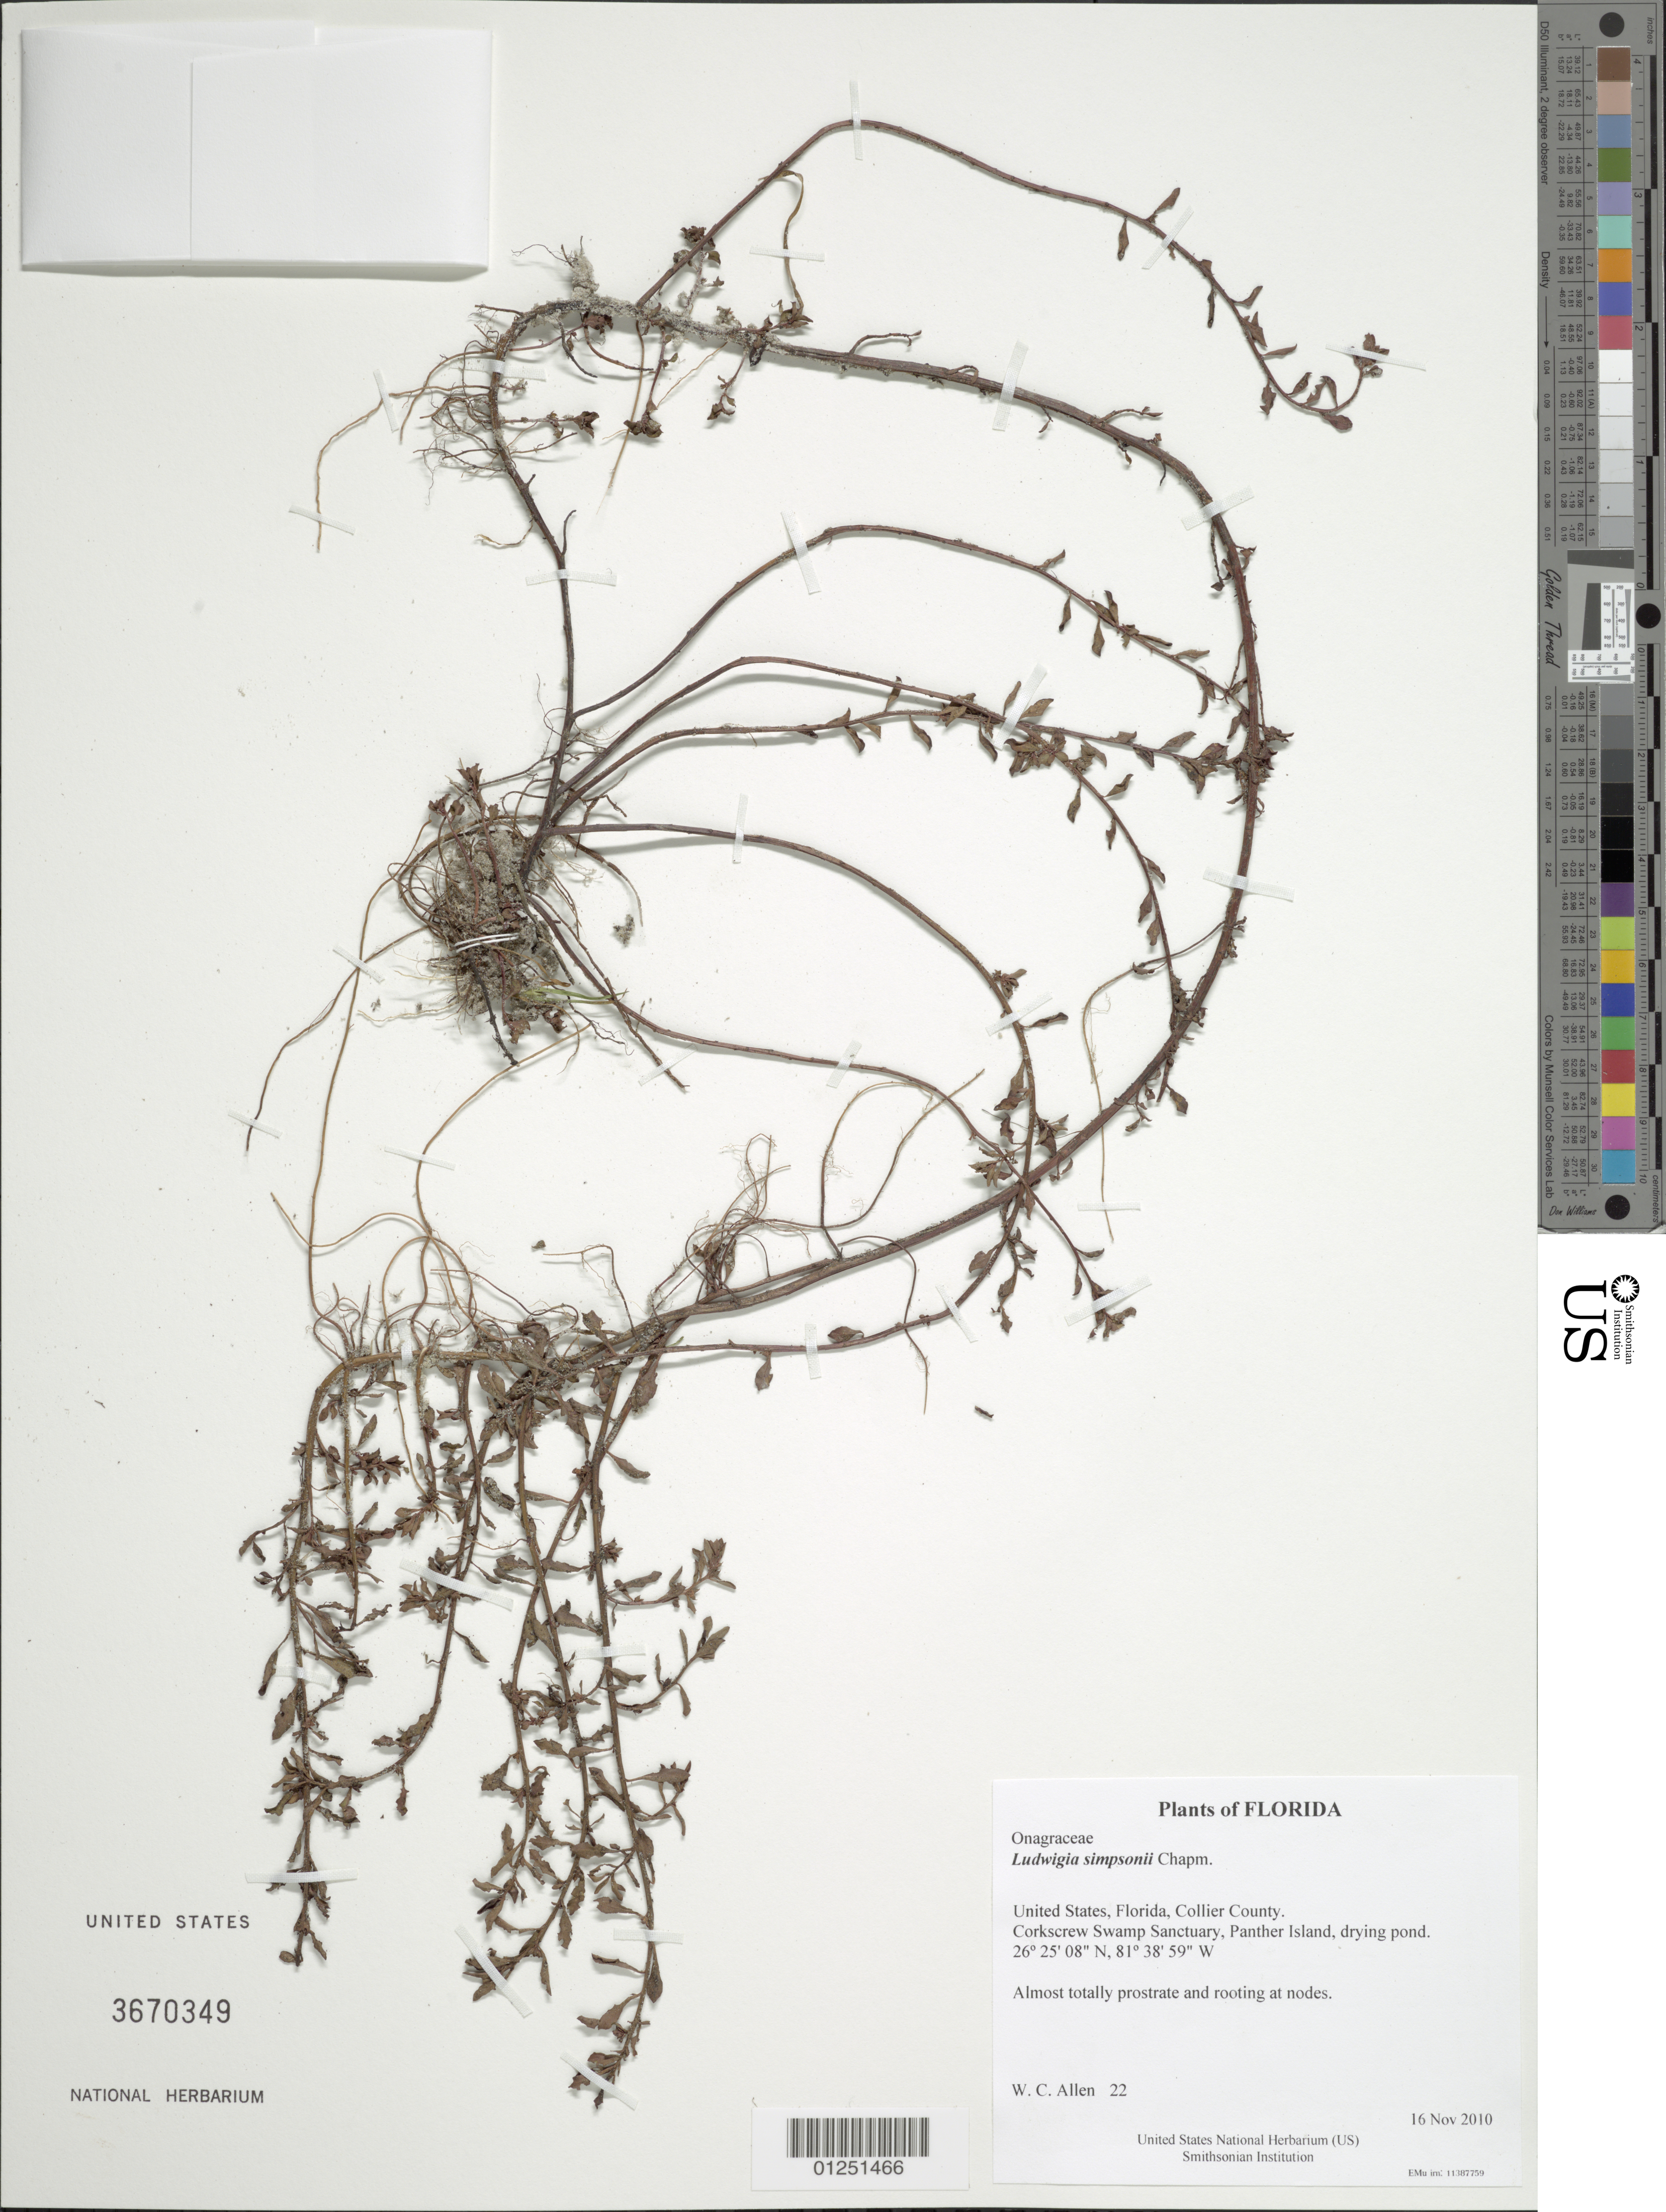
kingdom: Plantae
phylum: Tracheophyta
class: Magnoliopsida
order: Myrtales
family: Onagraceae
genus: Ludwigia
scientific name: Ludwigia simpsonii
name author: Chapm.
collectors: W. C. Allen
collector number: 22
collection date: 2010-11-16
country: United States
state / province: Florida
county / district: Collier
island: Panther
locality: Corkscrew Swamp Sanctuary, drying pond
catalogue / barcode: US 3670349